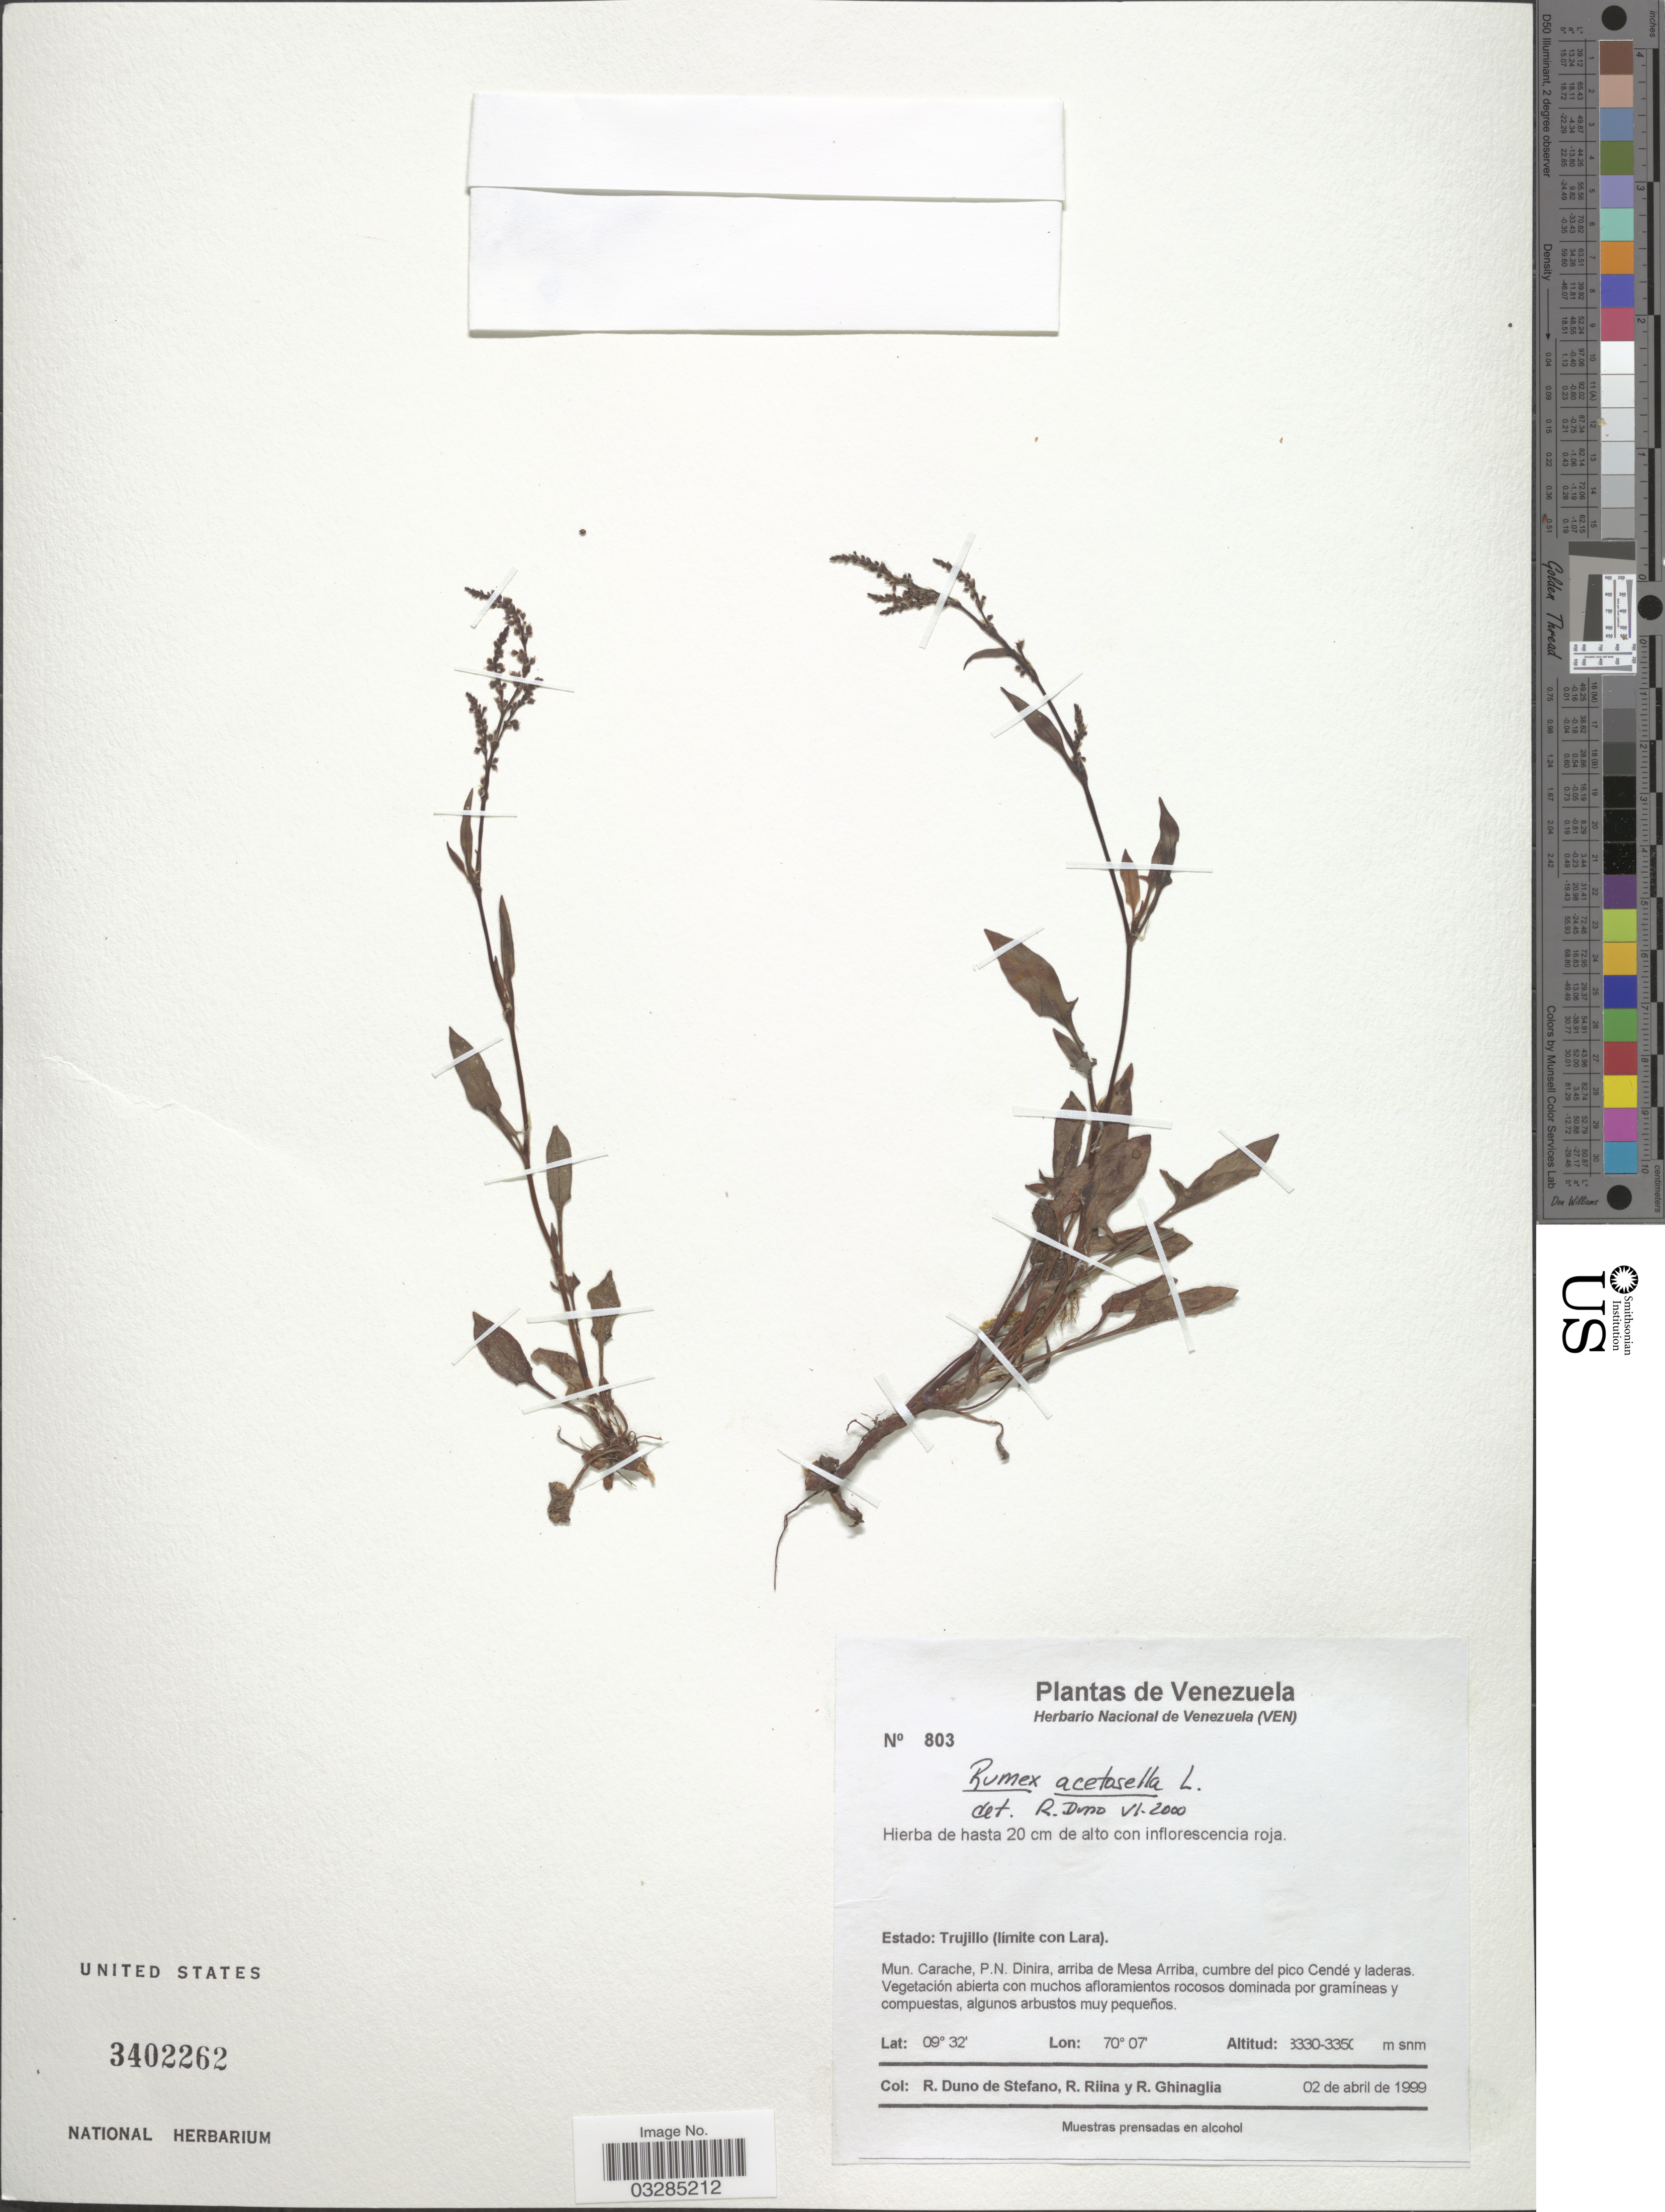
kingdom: Plantae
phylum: Tracheophyta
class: Magnoliopsida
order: Caryophyllales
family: Polygonaceae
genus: Rumex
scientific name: Rumex acetosella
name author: L.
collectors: R. Duno de Stefano, R. Riina & R. Ghinaglia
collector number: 803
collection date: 1999-04-02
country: Venezuela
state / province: Trujillo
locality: Estado: Trujillo (límite con Lara). Mun. Carache, P. N. Dinira, arriba de Mesa Arriba, cumbre del pico Cendé y laderas.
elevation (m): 3330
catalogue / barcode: US 3402262